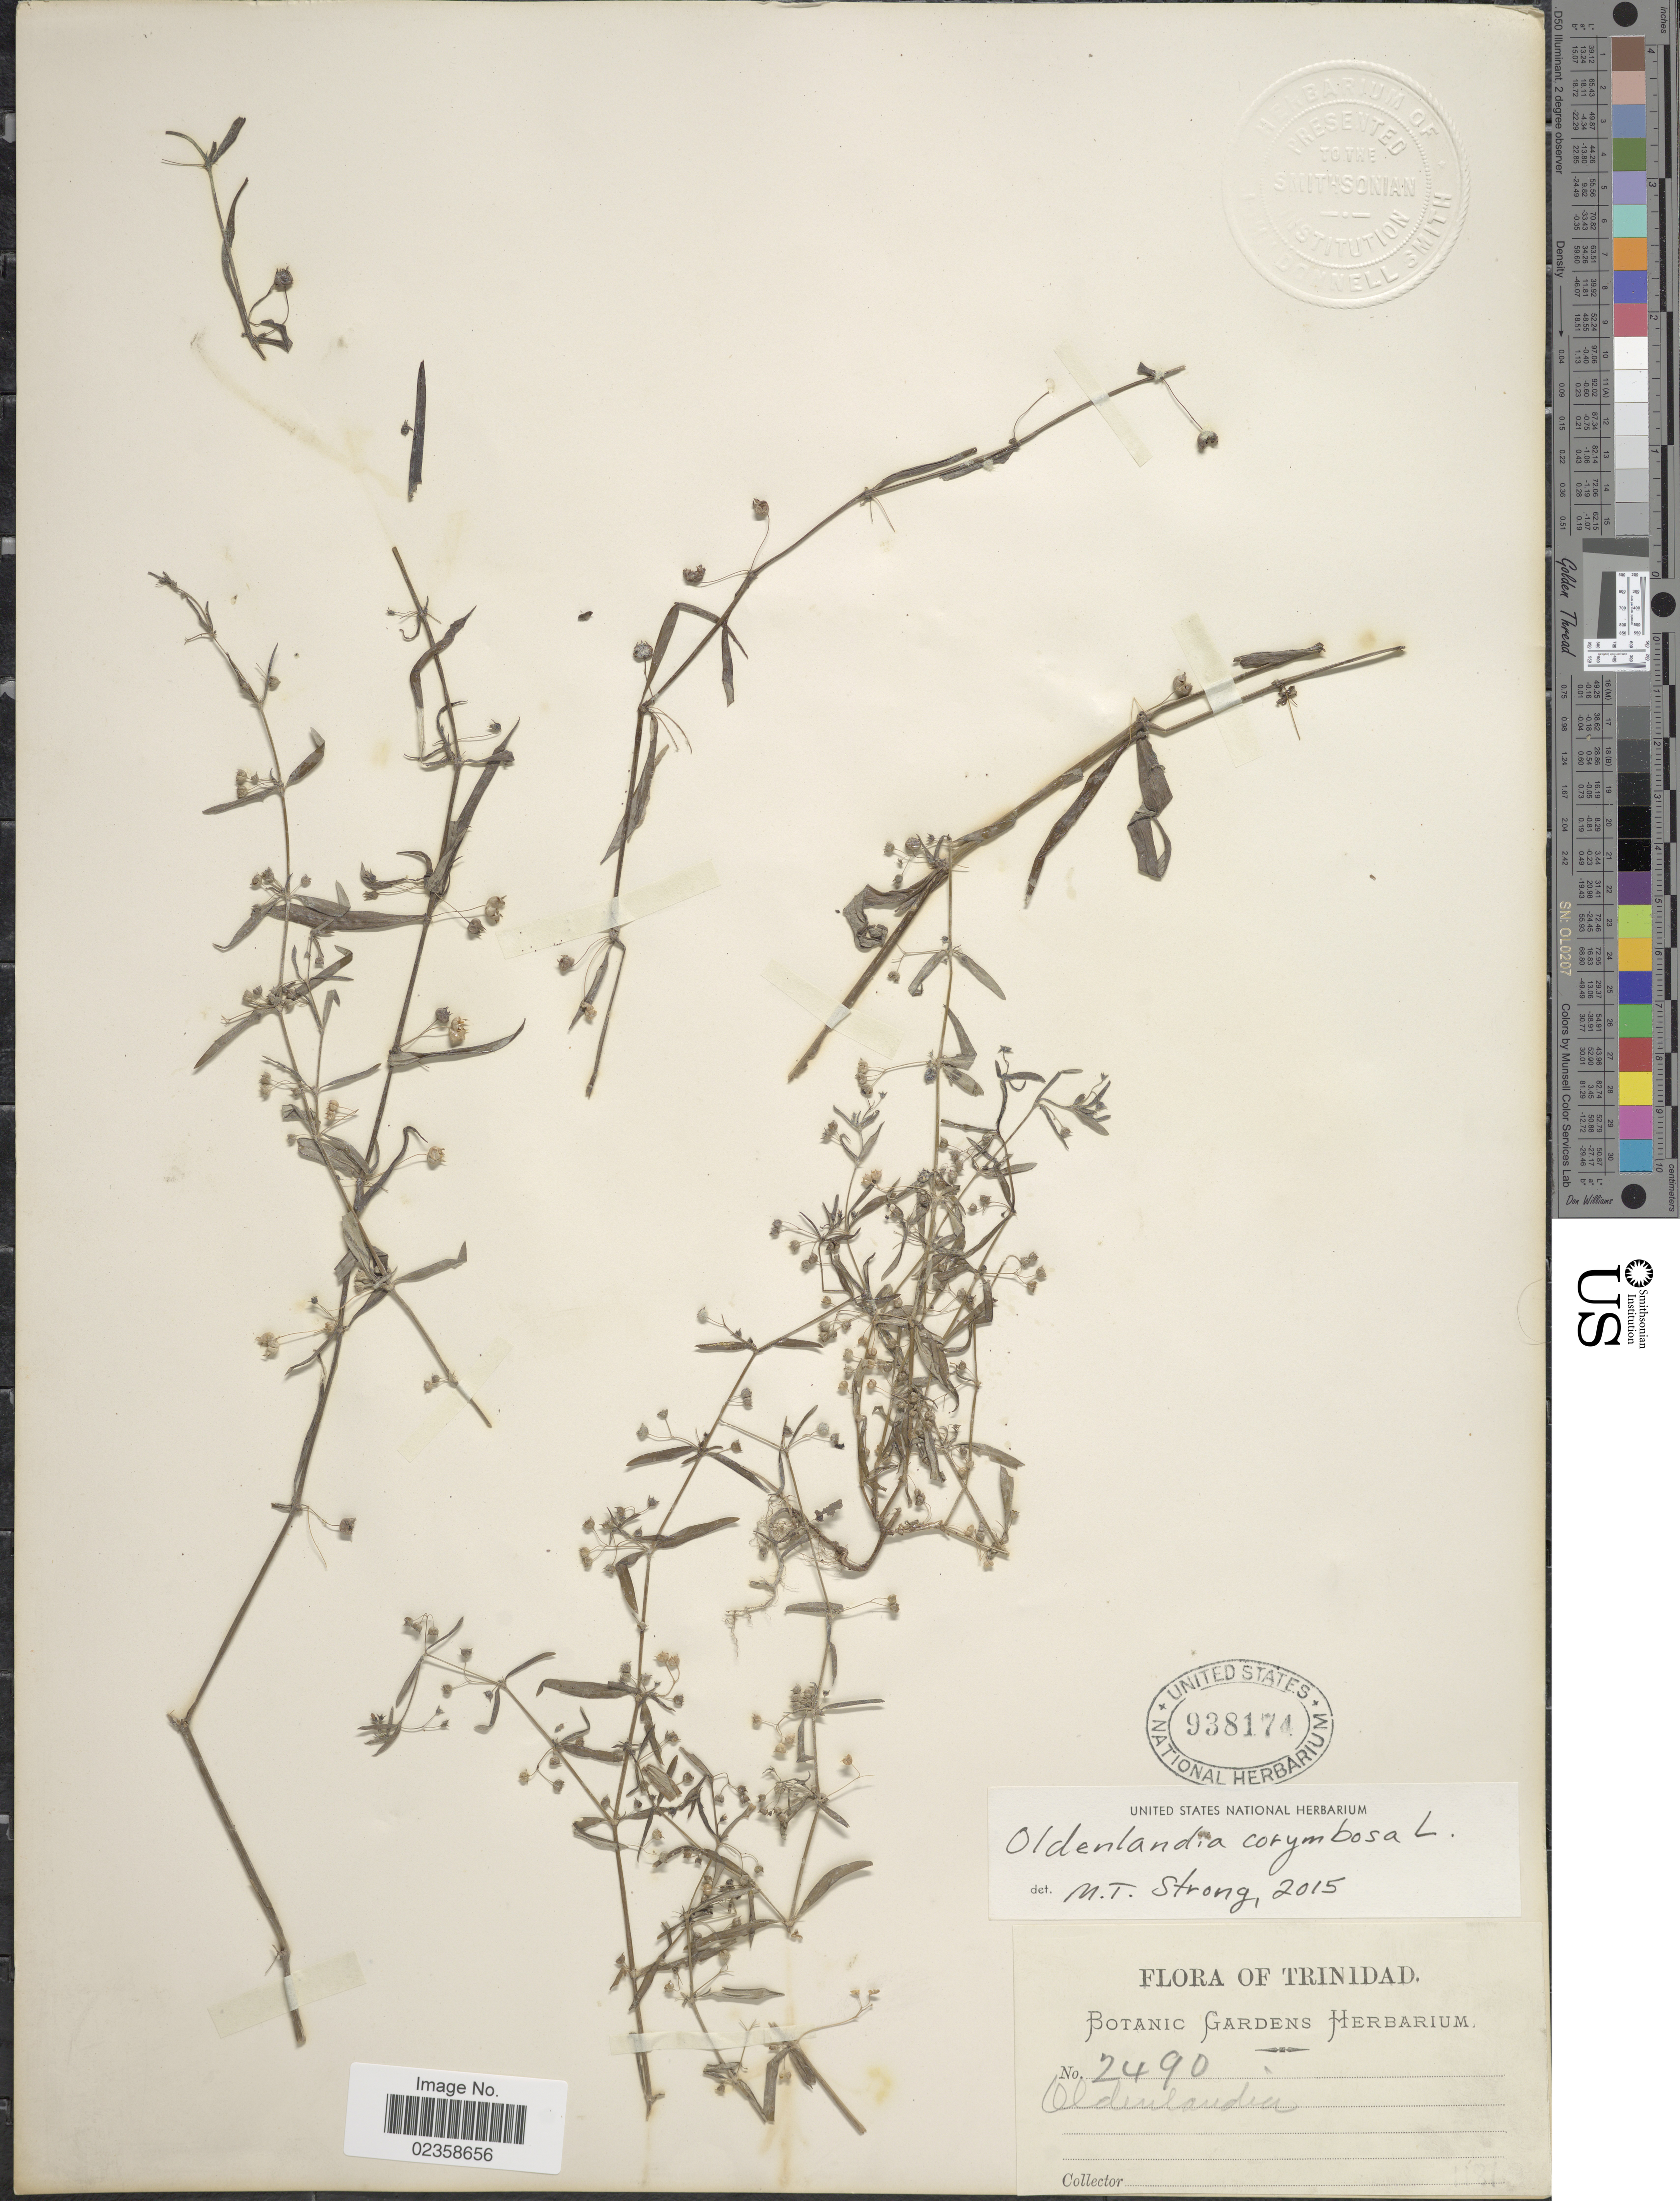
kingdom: Plantae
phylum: Tracheophyta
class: Magnoliopsida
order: Gentianales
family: Rubiaceae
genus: Oldenlandia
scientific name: Oldenlandia corymbosa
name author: L.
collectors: Botanic Gardens Herbarium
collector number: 2490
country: Trinidad and Tobago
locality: Trinidad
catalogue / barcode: US 938174